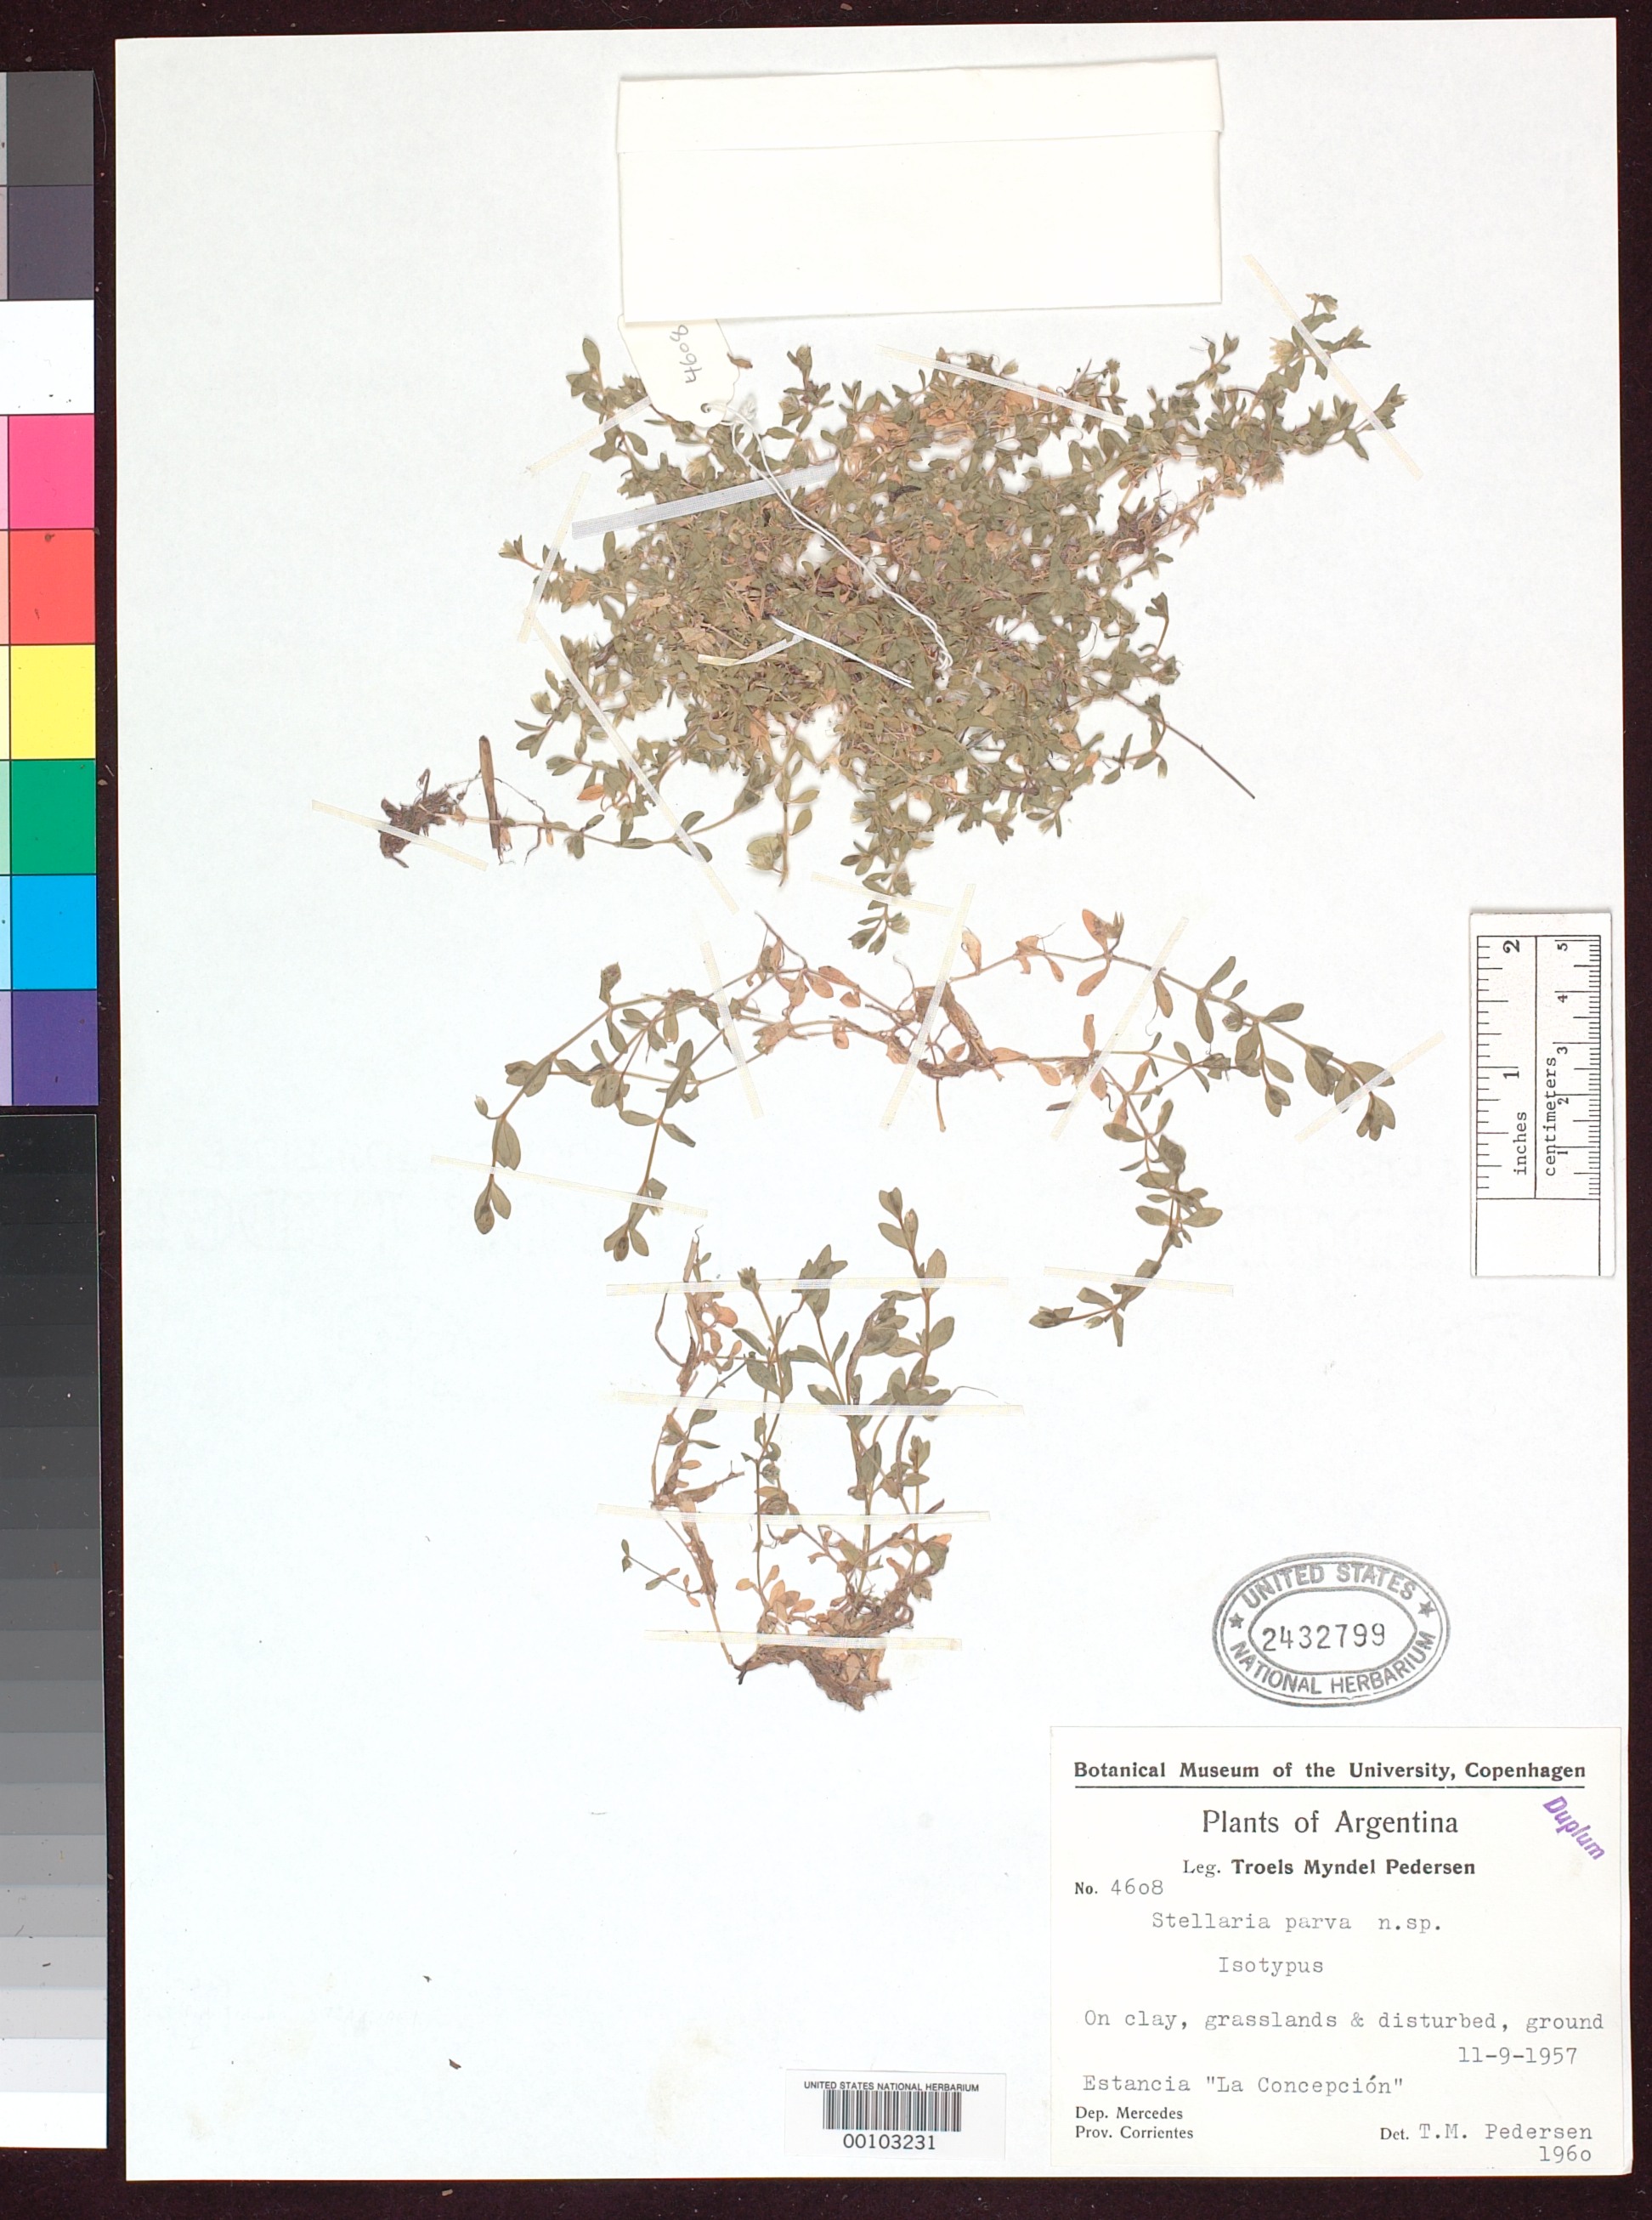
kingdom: Plantae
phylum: Tracheophyta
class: Magnoliopsida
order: Caryophyllales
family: Caryophyllaceae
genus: Stellaria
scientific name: Stellaria parva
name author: Pedersen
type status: Isotype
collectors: T. M. Pedersen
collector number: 4608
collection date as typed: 1957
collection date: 1957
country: Argentina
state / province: Corrientes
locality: Mercedes.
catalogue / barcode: US 2432799